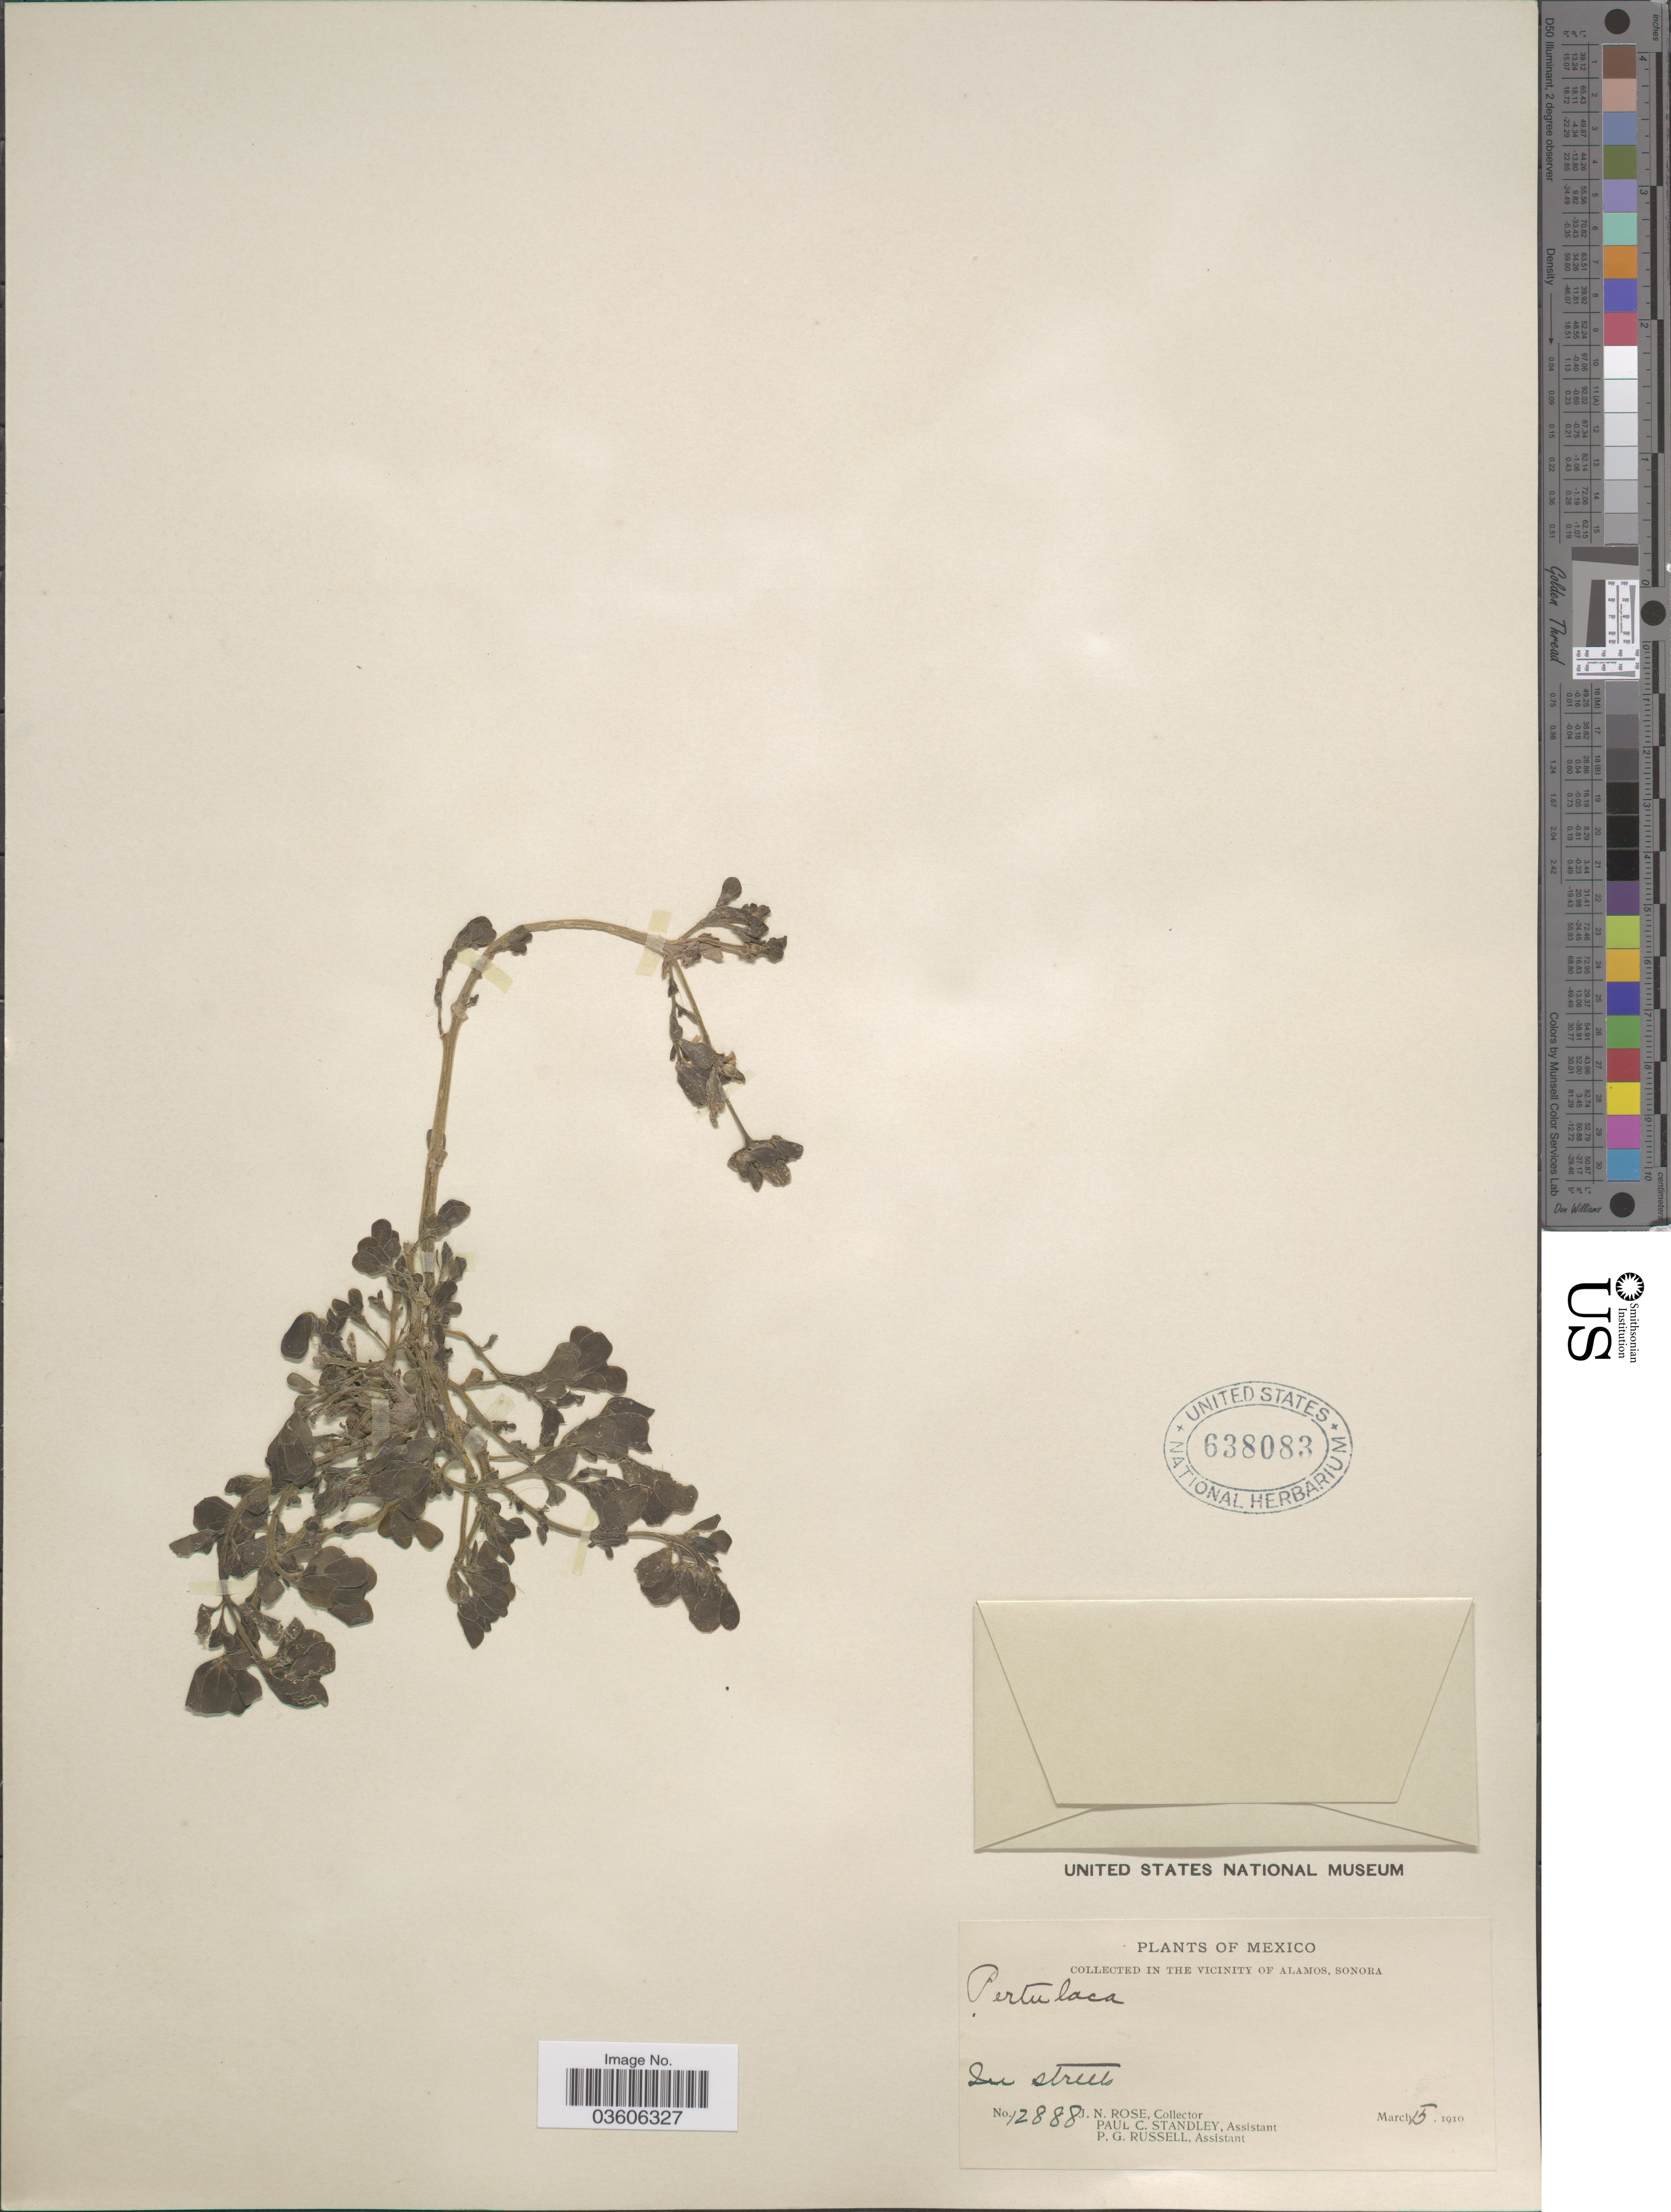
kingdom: Plantae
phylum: Tracheophyta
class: Magnoliopsida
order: Caryophyllales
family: Portulacaceae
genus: Portulaca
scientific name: Portulaca oleracea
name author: L.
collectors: J. N. Rose, P. C. Standley & P. G. Russell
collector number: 12888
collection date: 1910-03-15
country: Mexico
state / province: Sonora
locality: Vicinity of Alamos. In streets.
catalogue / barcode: US 638083